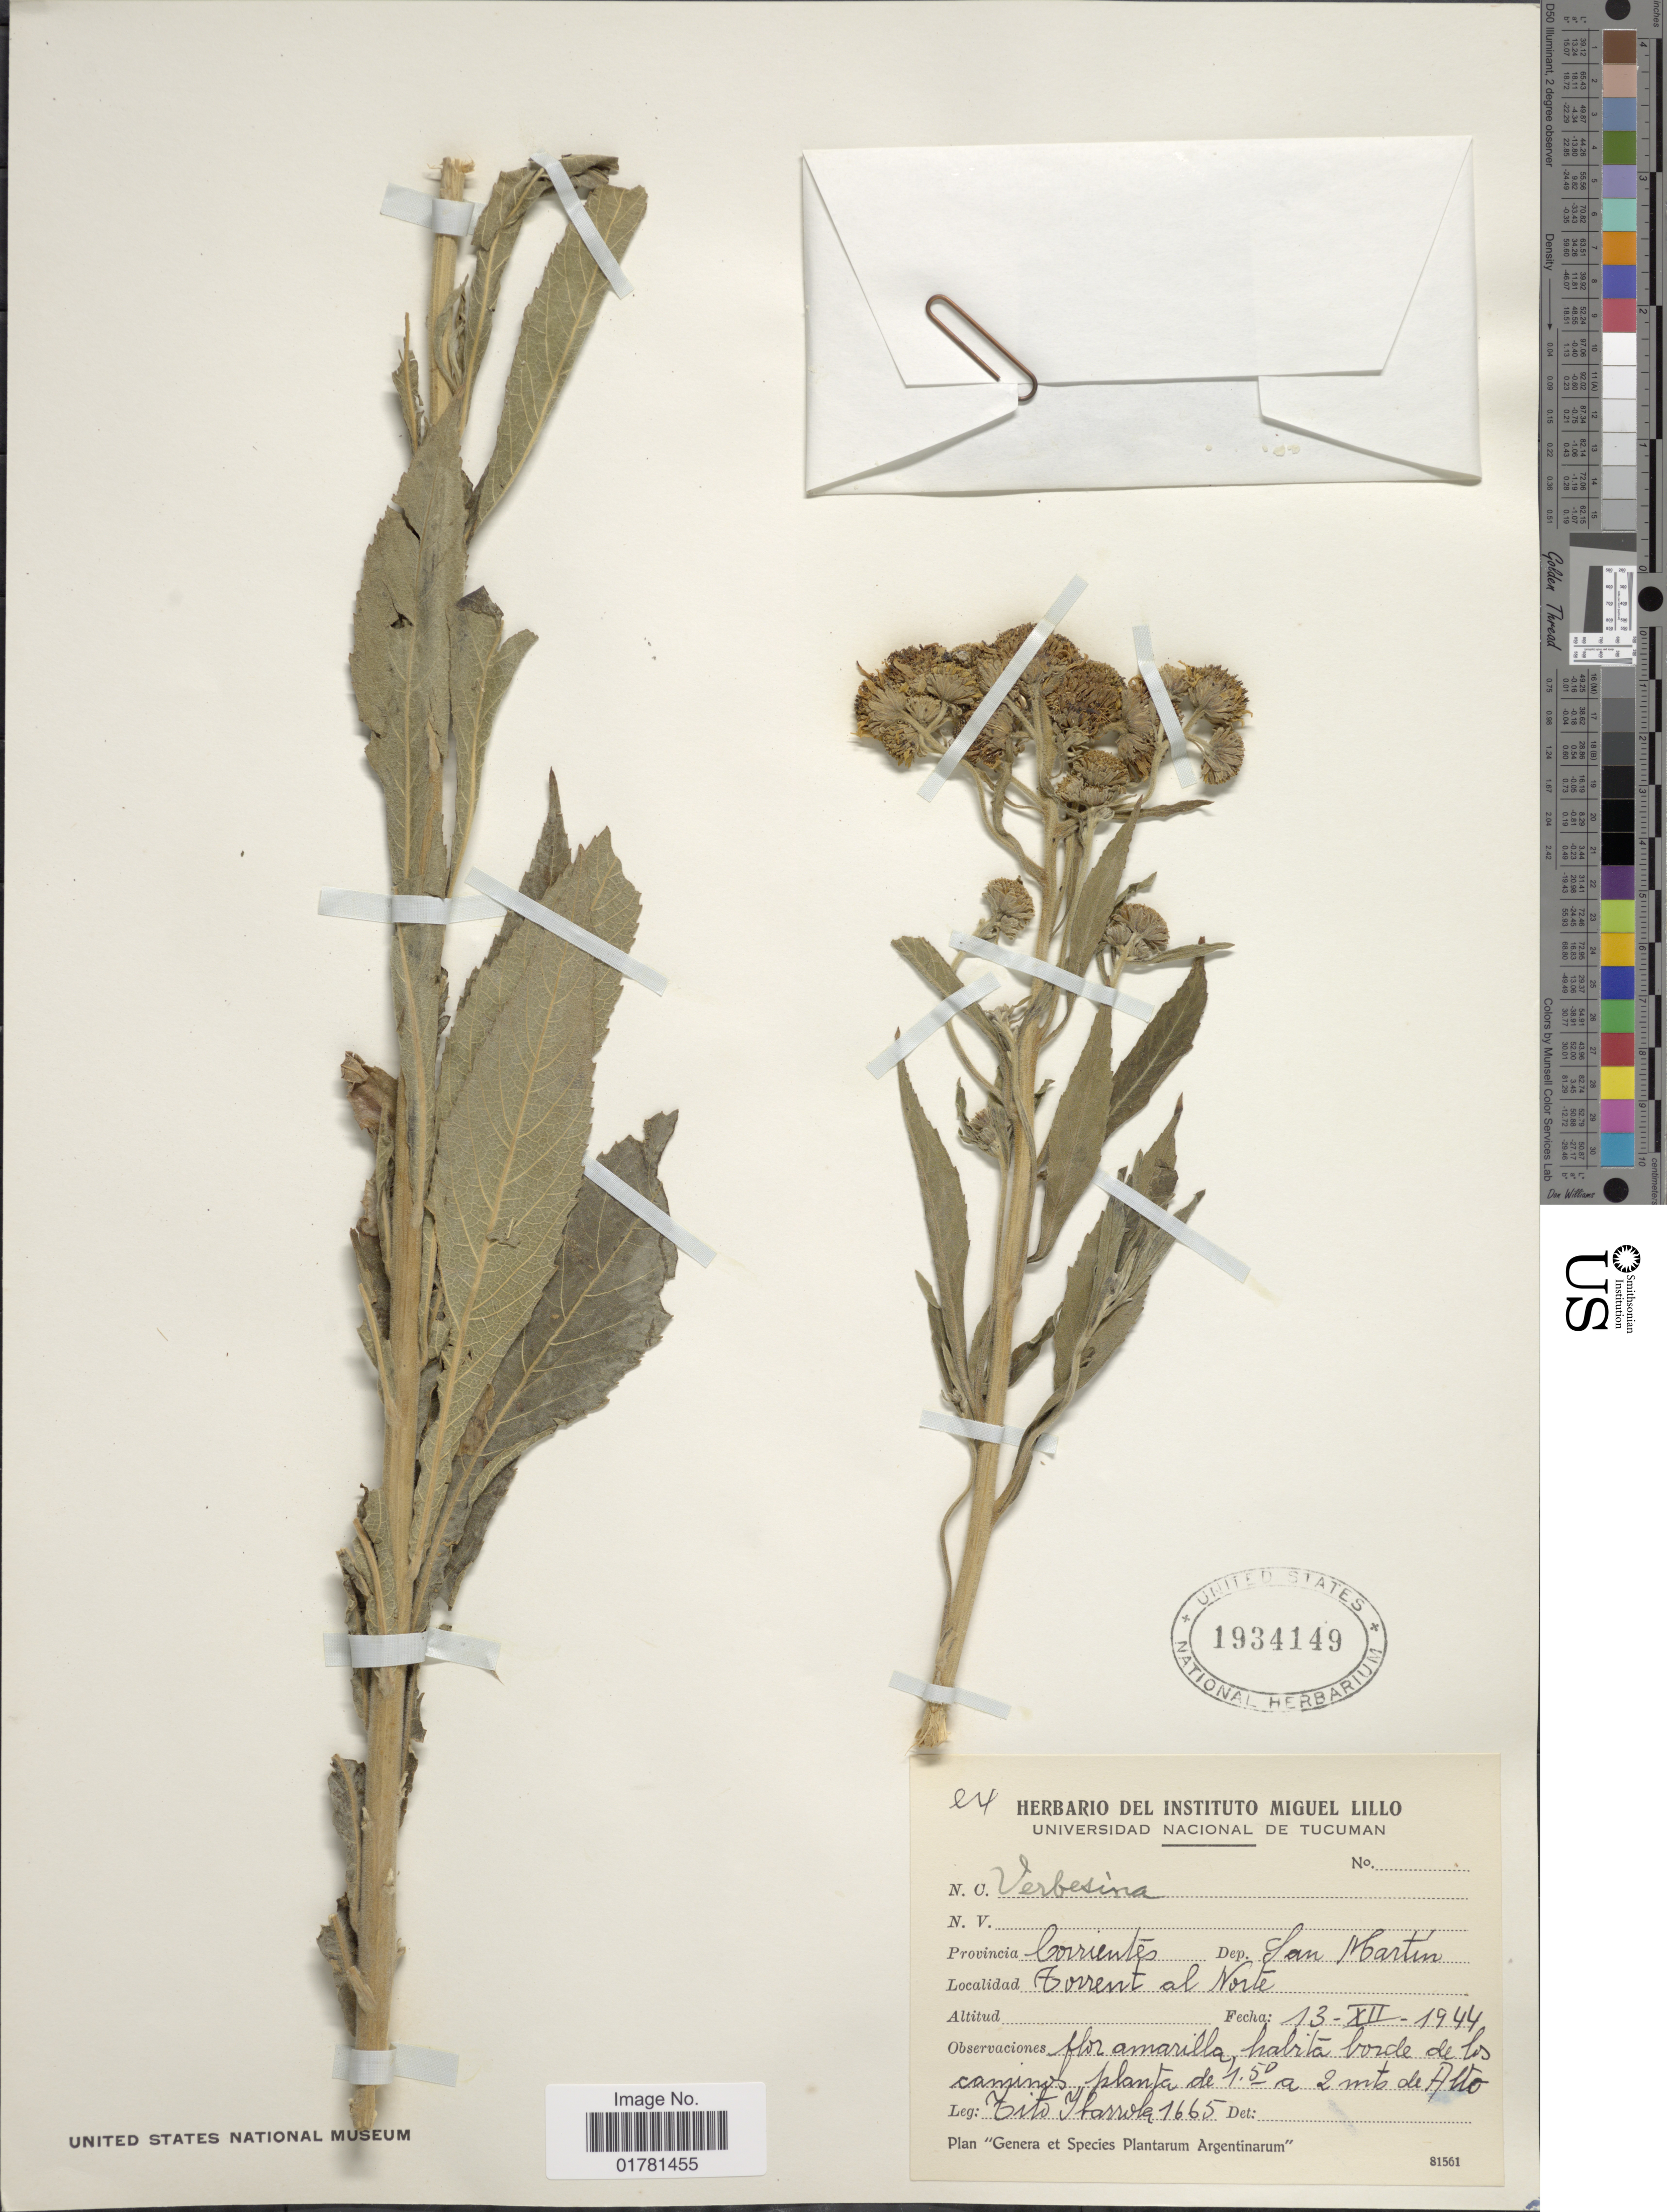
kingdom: Plantae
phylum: Tracheophyta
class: Magnoliopsida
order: Asterales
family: Asteraceae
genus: Verbesina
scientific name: Verbesina sp.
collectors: T. Ibarrola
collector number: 1665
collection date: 1944-12-13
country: Argentina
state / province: Corrientes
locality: Dep San Martín, Torrent al Norte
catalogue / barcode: US 1934149